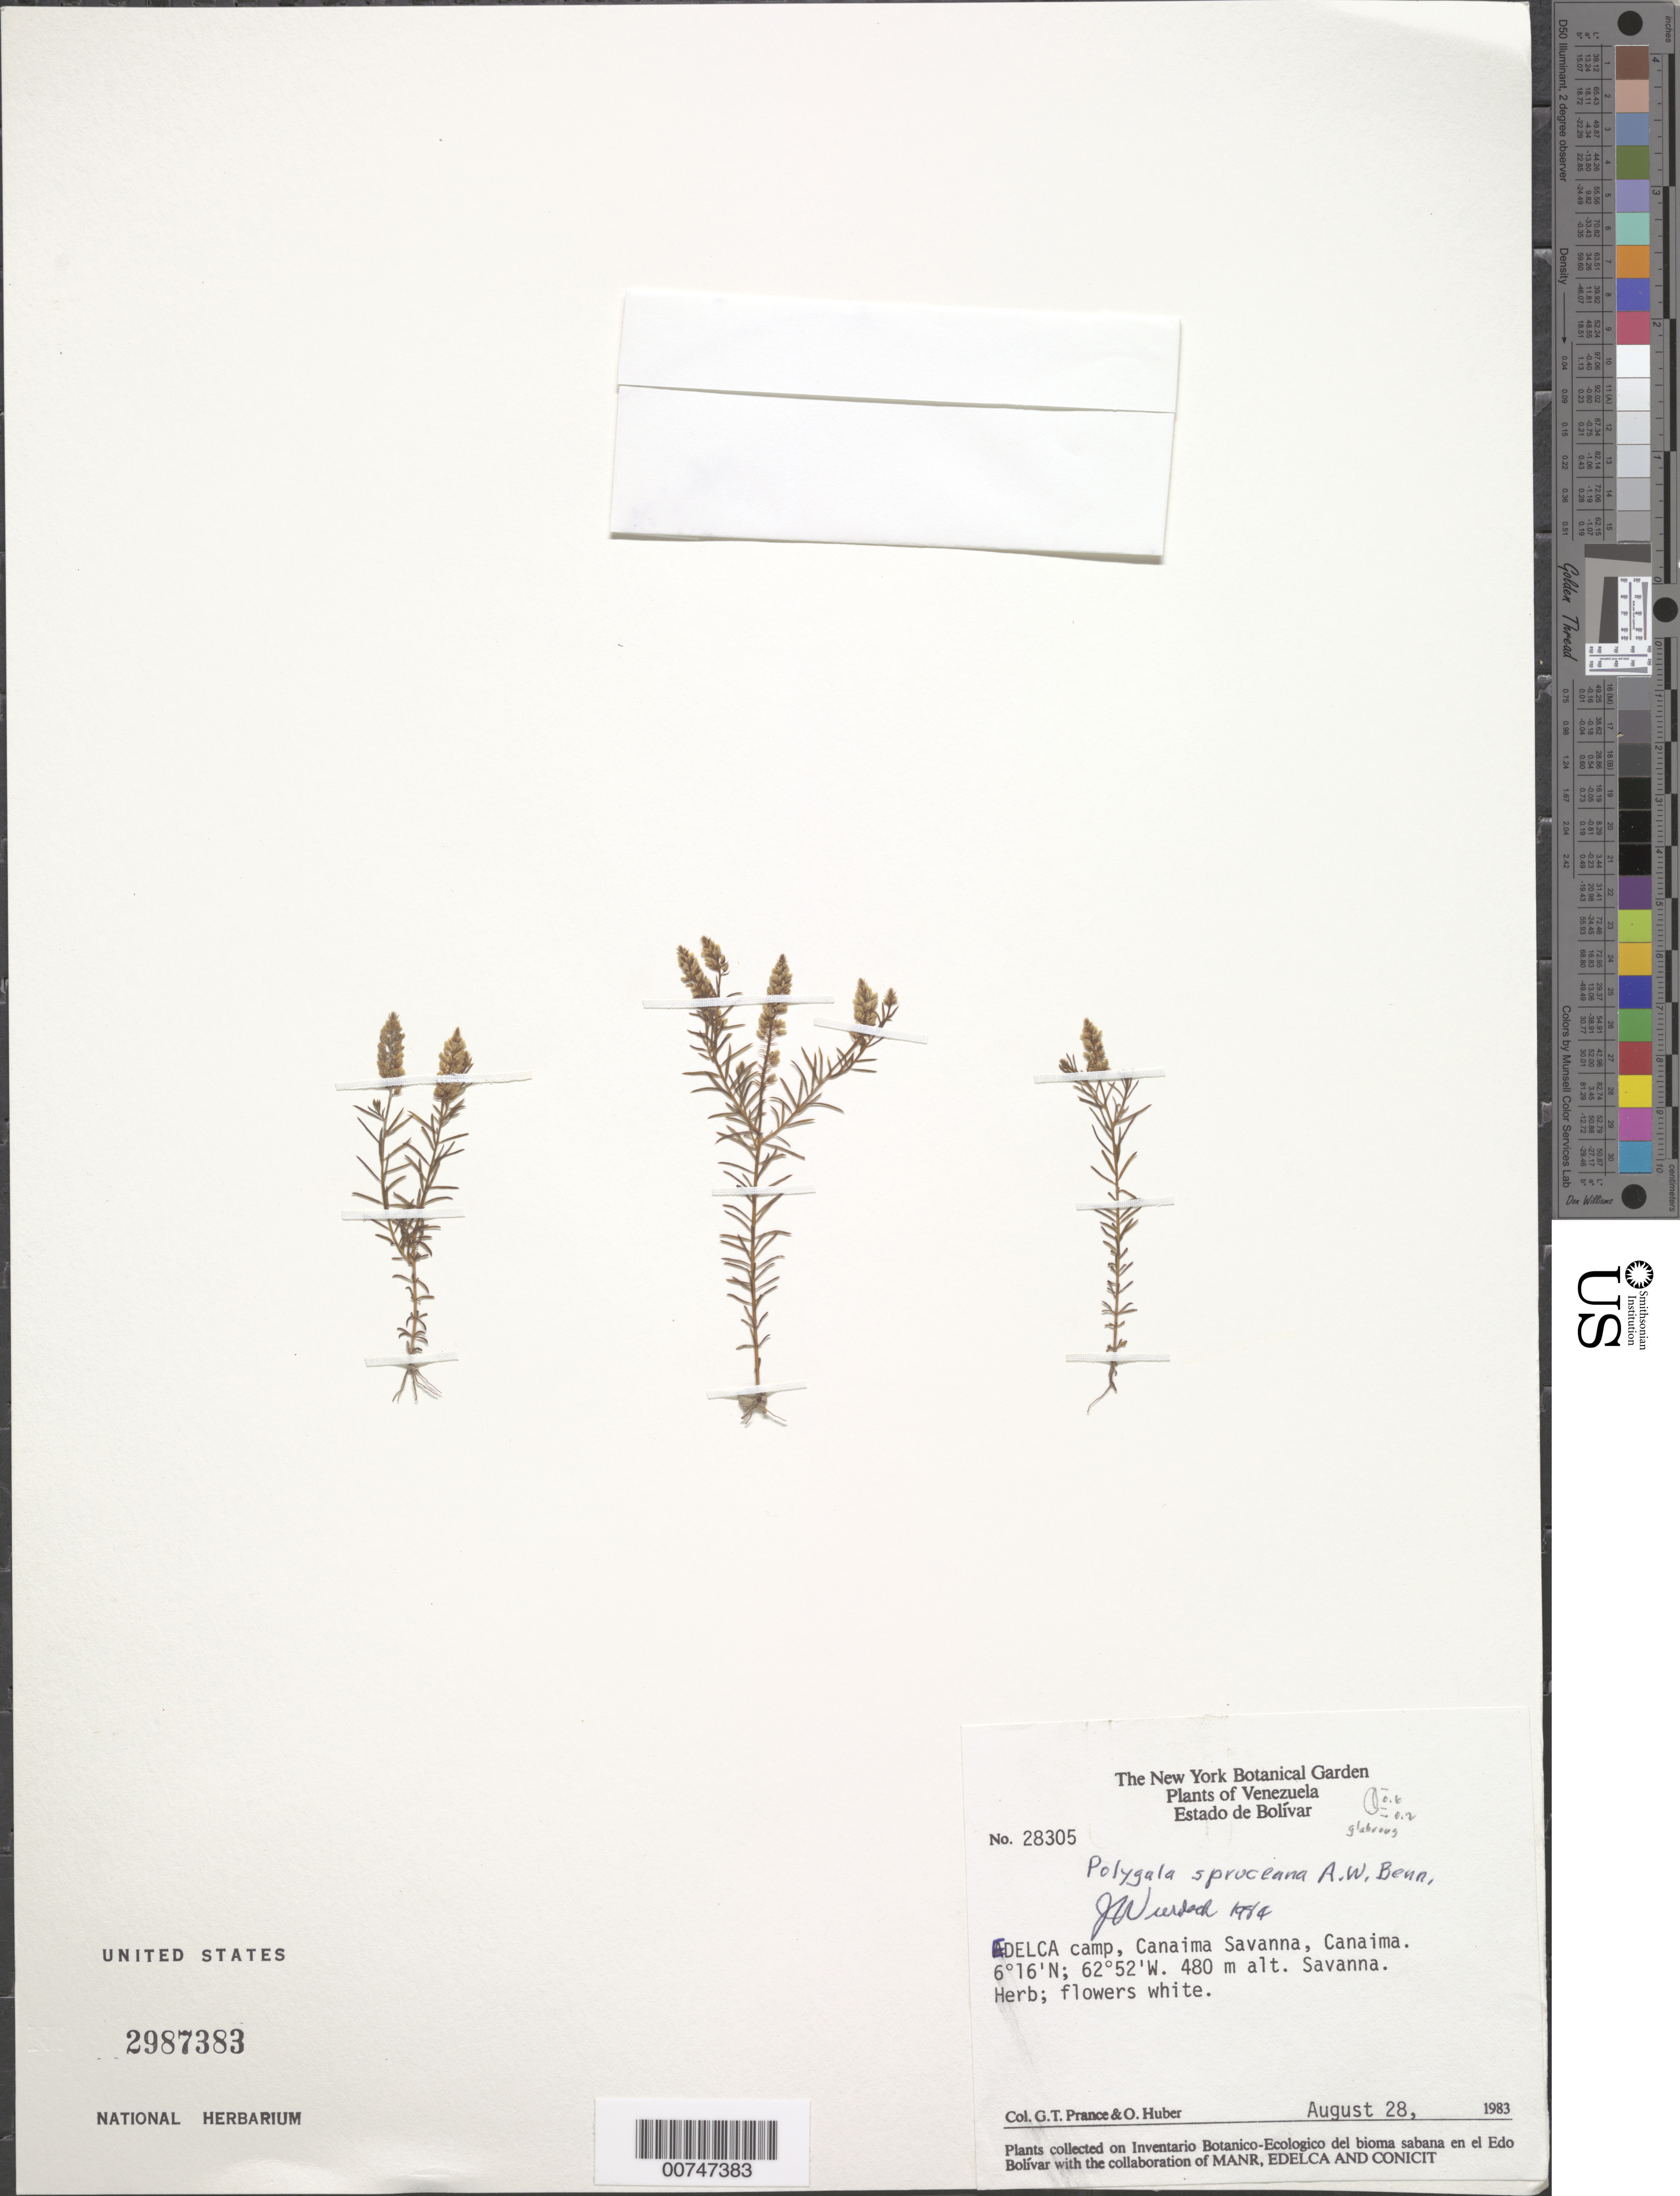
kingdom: Plantae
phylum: Tracheophyta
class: Magnoliopsida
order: Fabales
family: Polygalaceae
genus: Polygala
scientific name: Polygala spruceana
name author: A.W. Benn.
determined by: Wurdack, John J., (US), US (UNITED STATES)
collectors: G. T. Prance & O. Huber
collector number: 28305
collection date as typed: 28-Aug-83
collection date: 1983-08-28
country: Venezuela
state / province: Bolívar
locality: EDELCA camp, Canaima Savanna, Canaima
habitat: Savanna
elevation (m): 480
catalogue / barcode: US 2987383